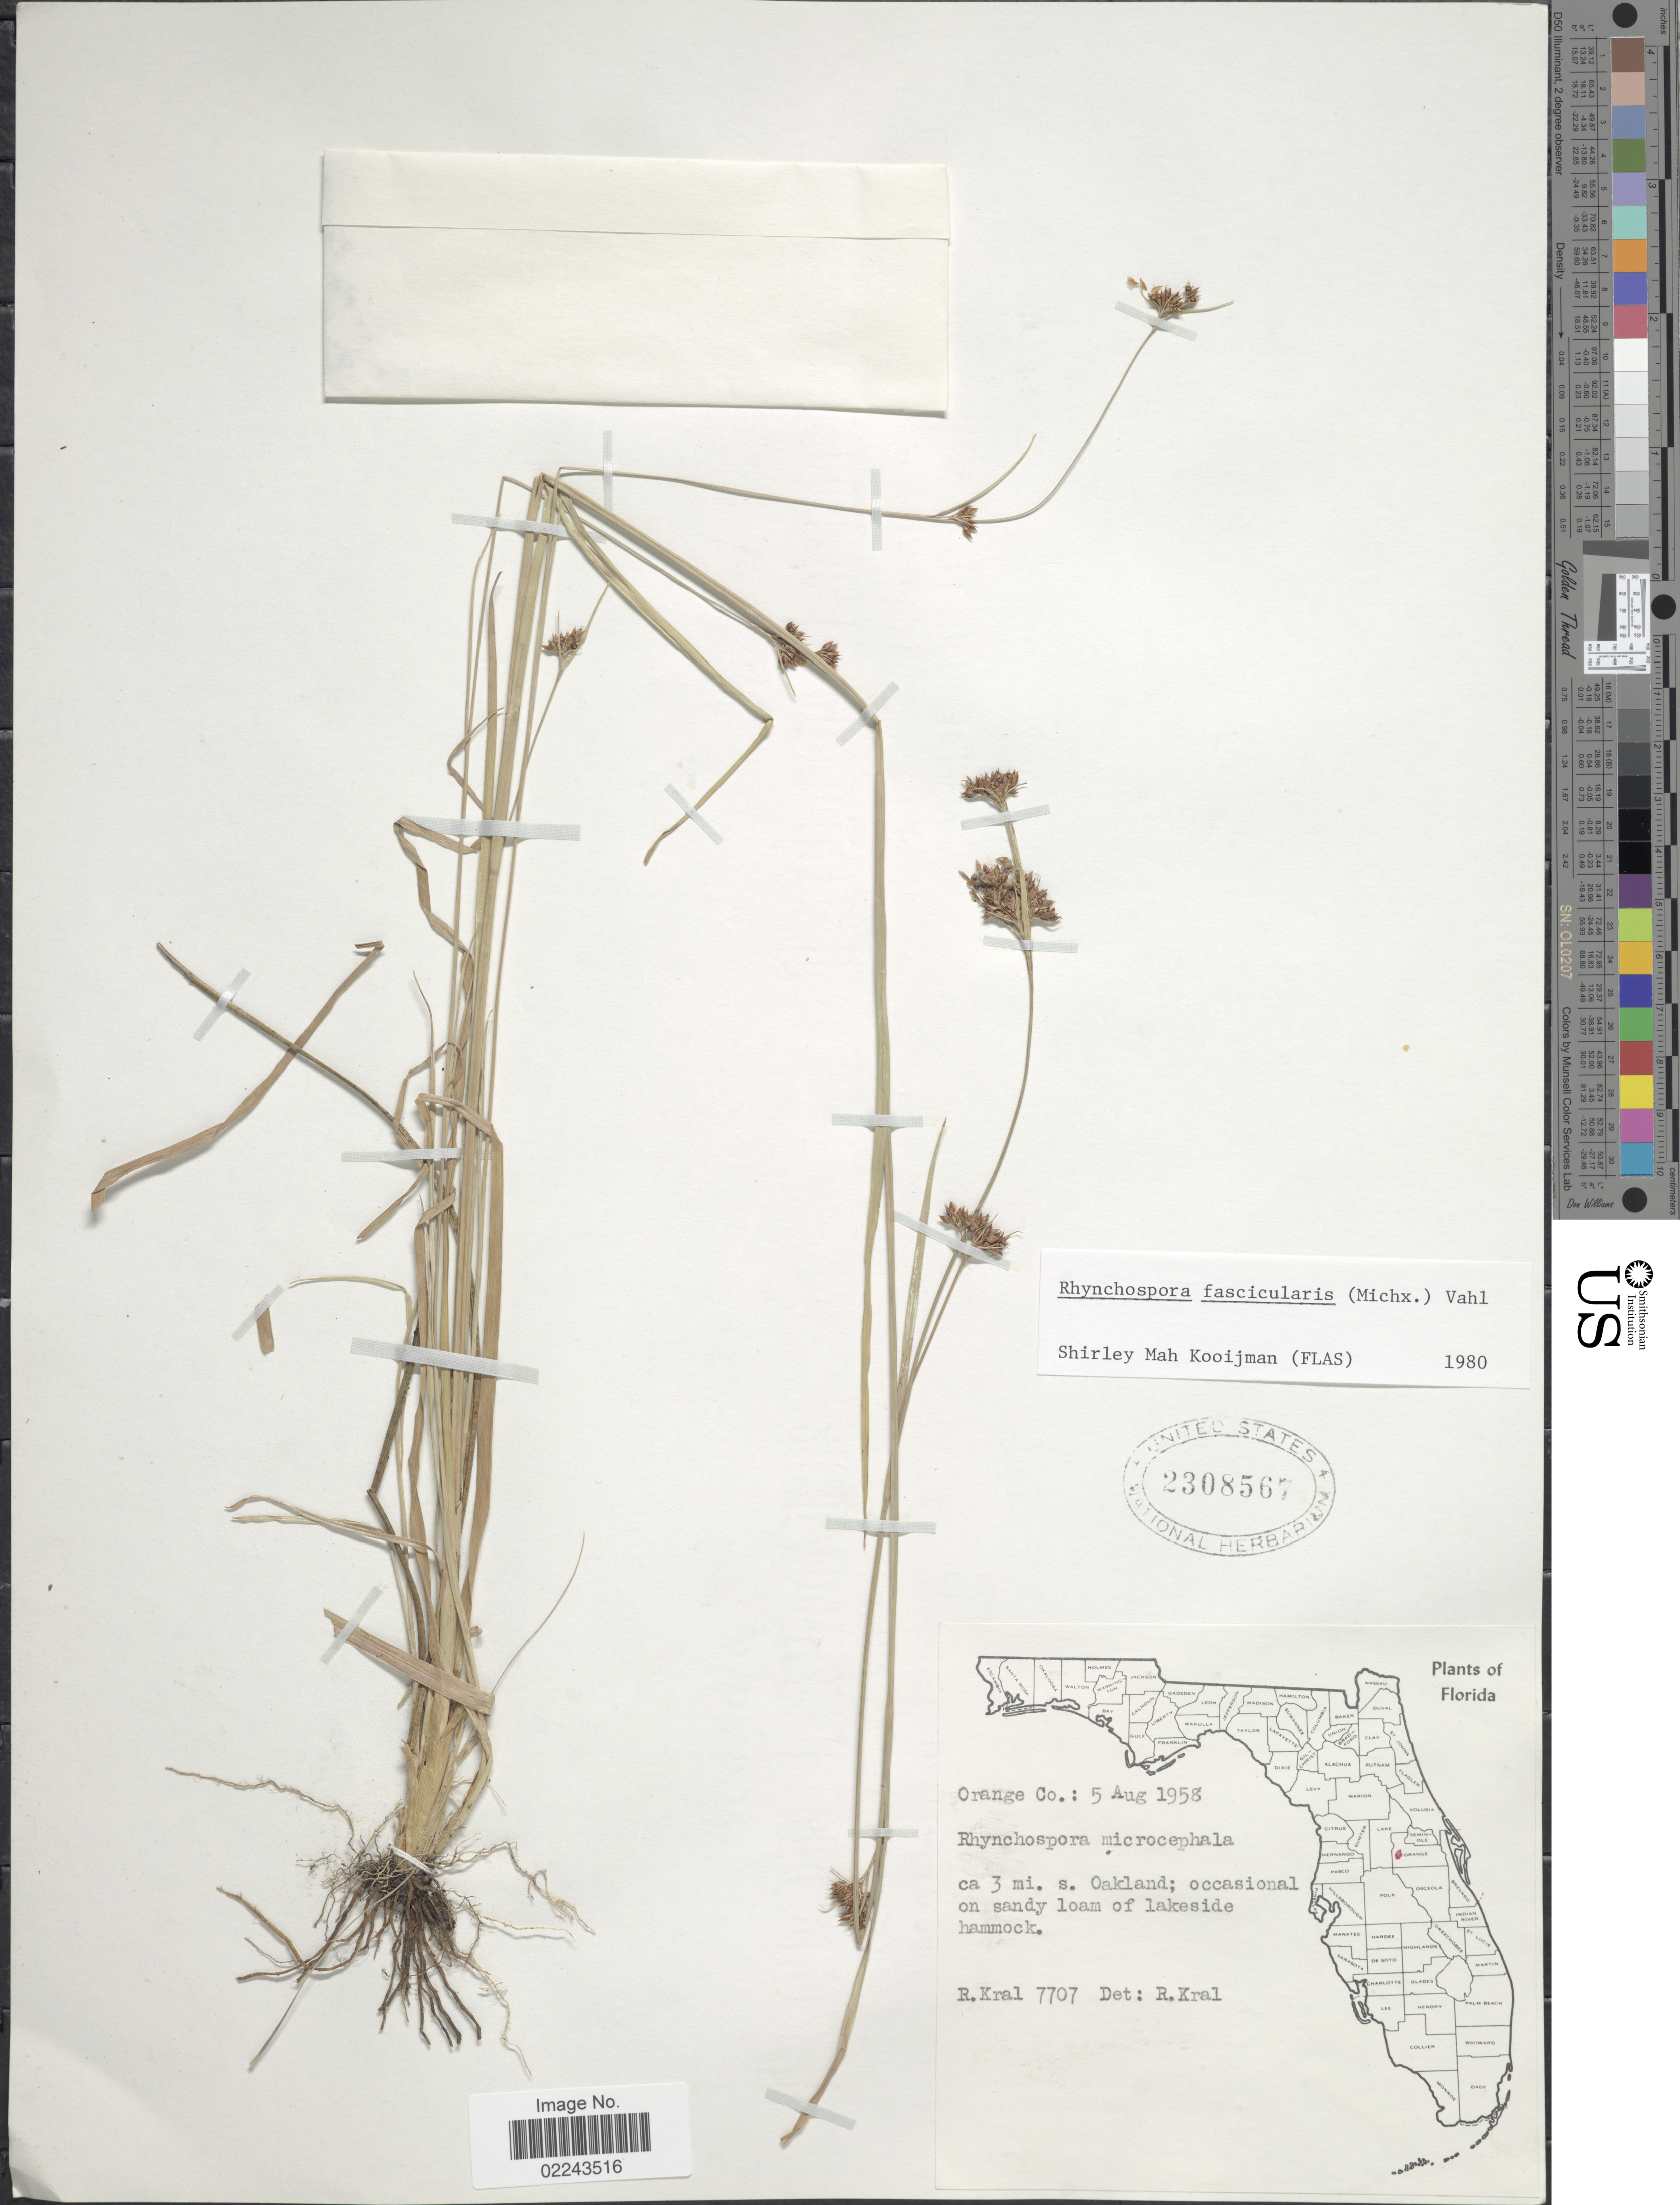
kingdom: Plantae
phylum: Tracheophyta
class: Liliopsida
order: Poales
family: Cyperaceae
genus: Rhynchospora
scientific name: Rhynchospora fascicularis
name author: (Michx.) Vahl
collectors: R. Kral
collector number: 7707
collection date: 1958-08-05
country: United States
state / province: Florida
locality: Orange Co, ca 3 mi s. Oakland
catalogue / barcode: US 2308567